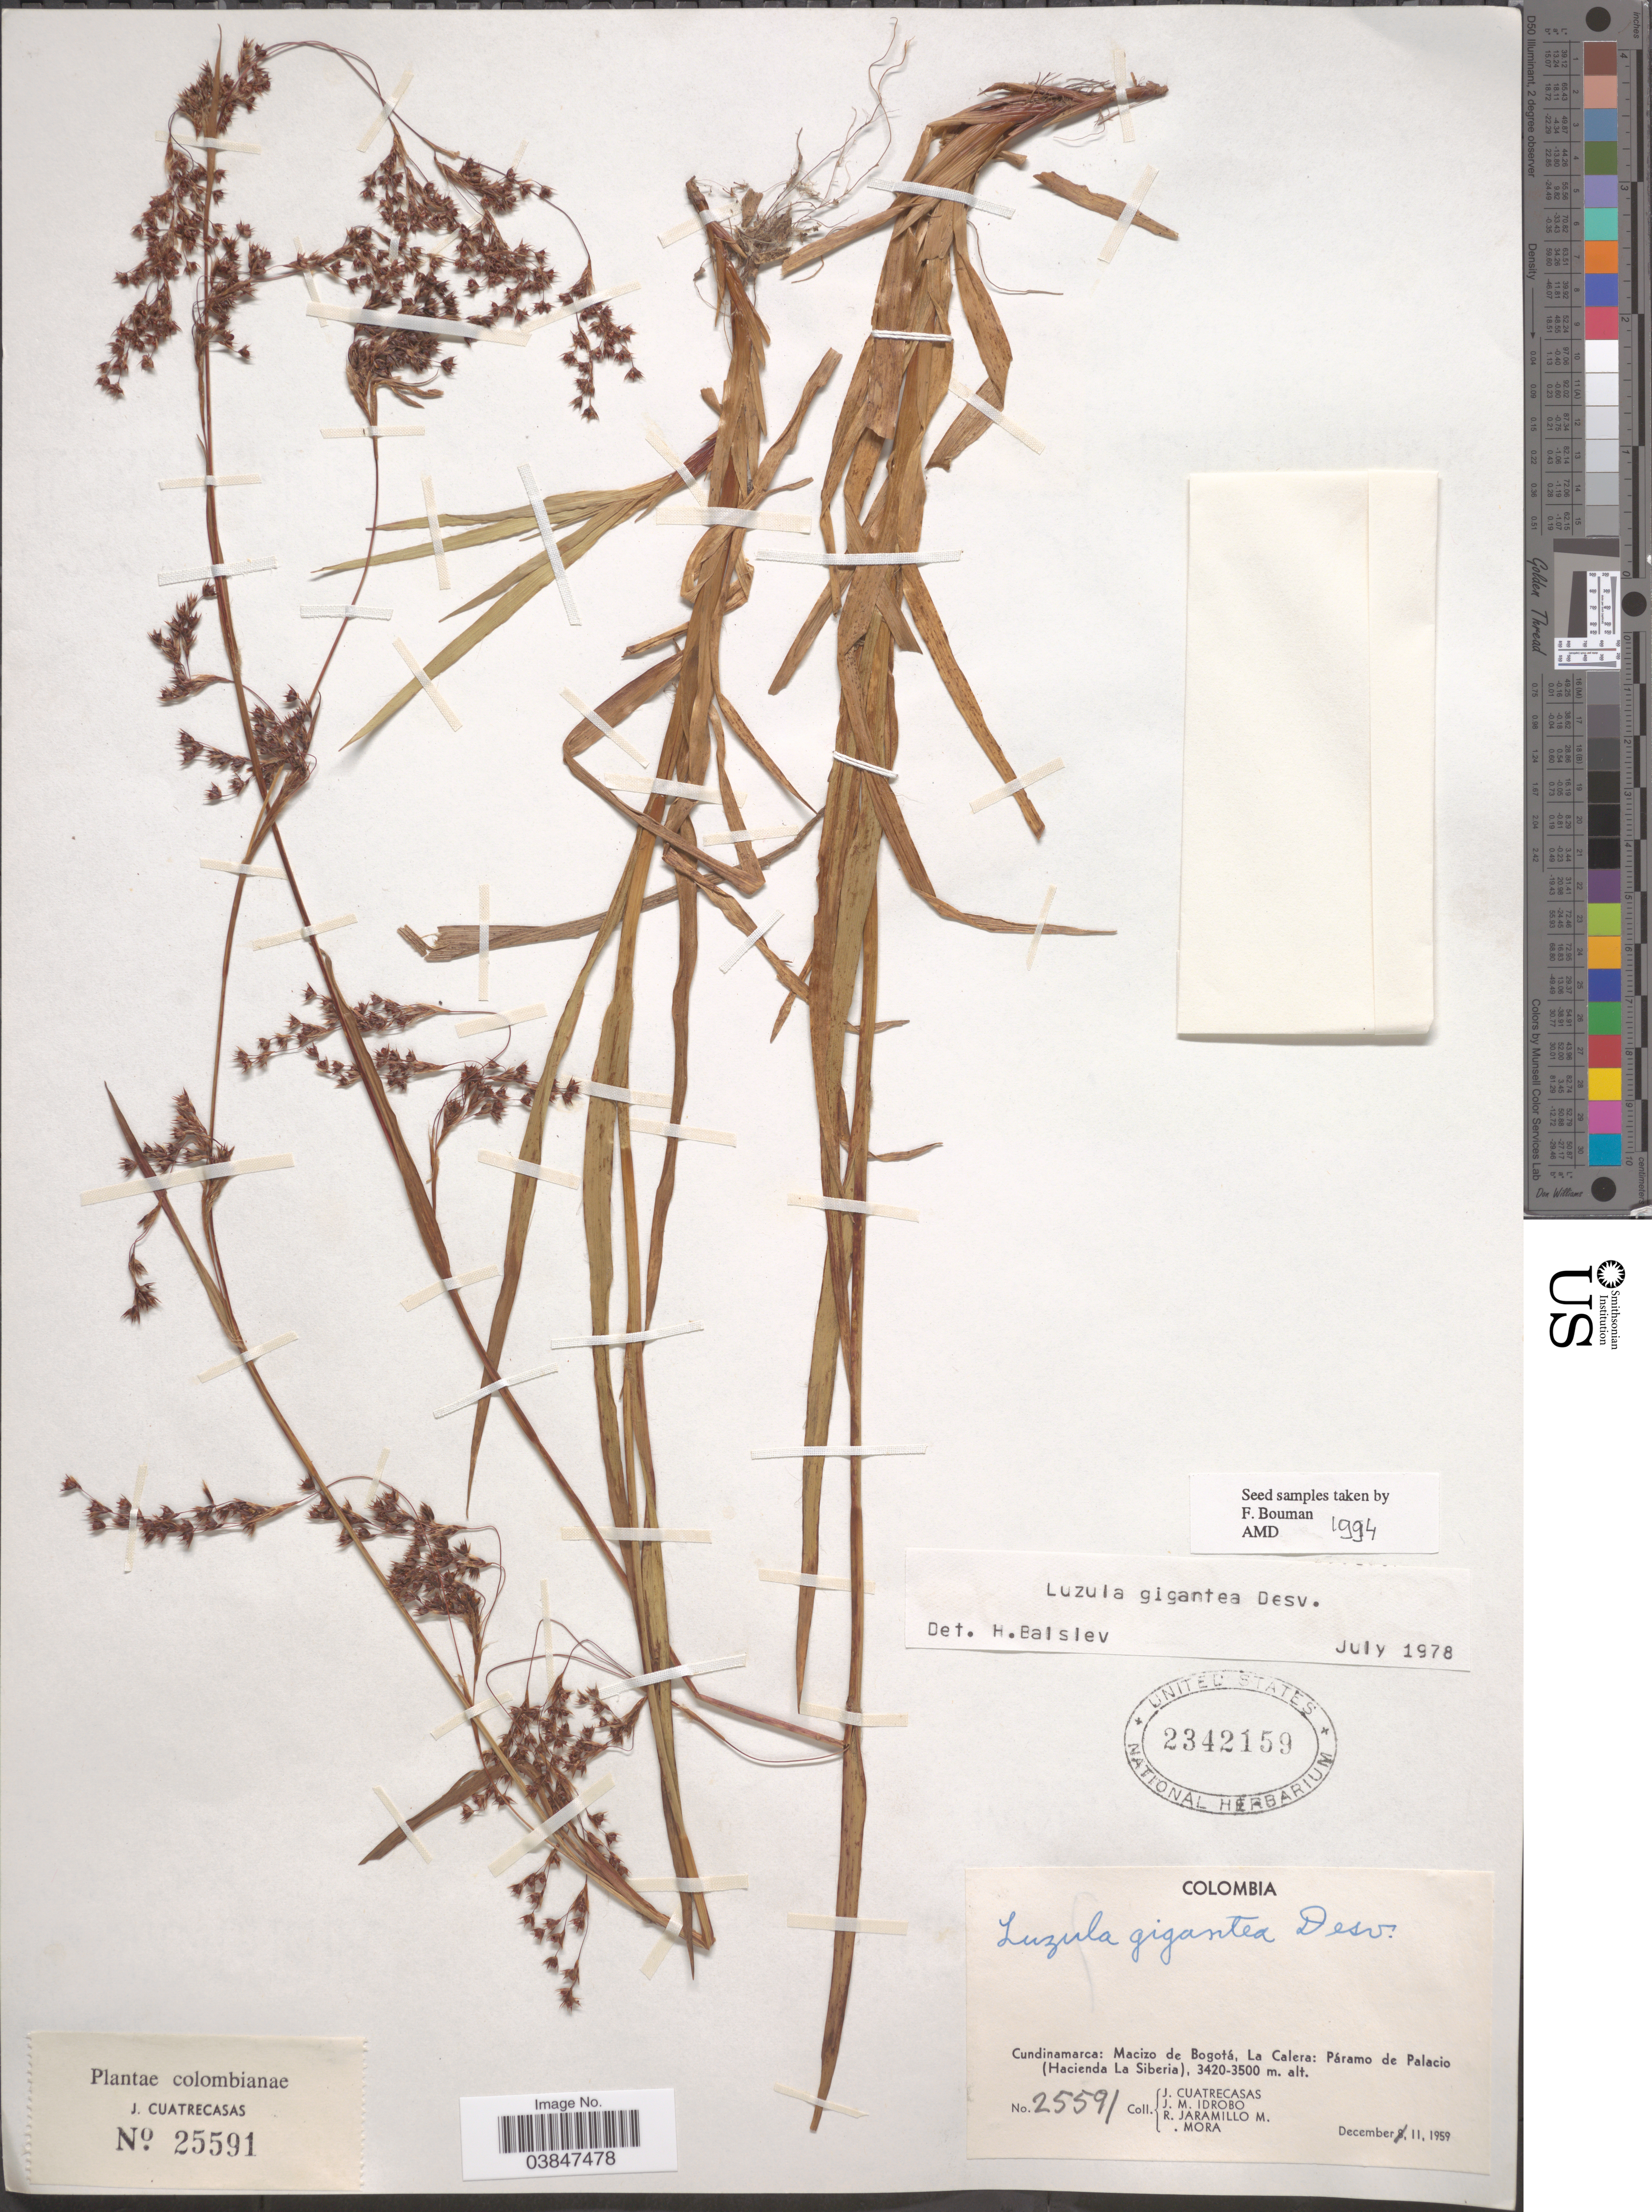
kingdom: Plantae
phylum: Tracheophyta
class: Liliopsida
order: Poales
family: Juncaceae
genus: Luzula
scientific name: Luzula gigantea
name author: Desv.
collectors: J. Cuatrecasas, J. M. Idrobo, R. Jaramillo M. & Mora, --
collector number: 25591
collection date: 1959-12-11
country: Colombia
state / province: Cundinamarca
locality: Macizo de Bogotá, La Calera: Páramo de Palacio (Hacienda La Siberia).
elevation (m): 3420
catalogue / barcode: US 2342159